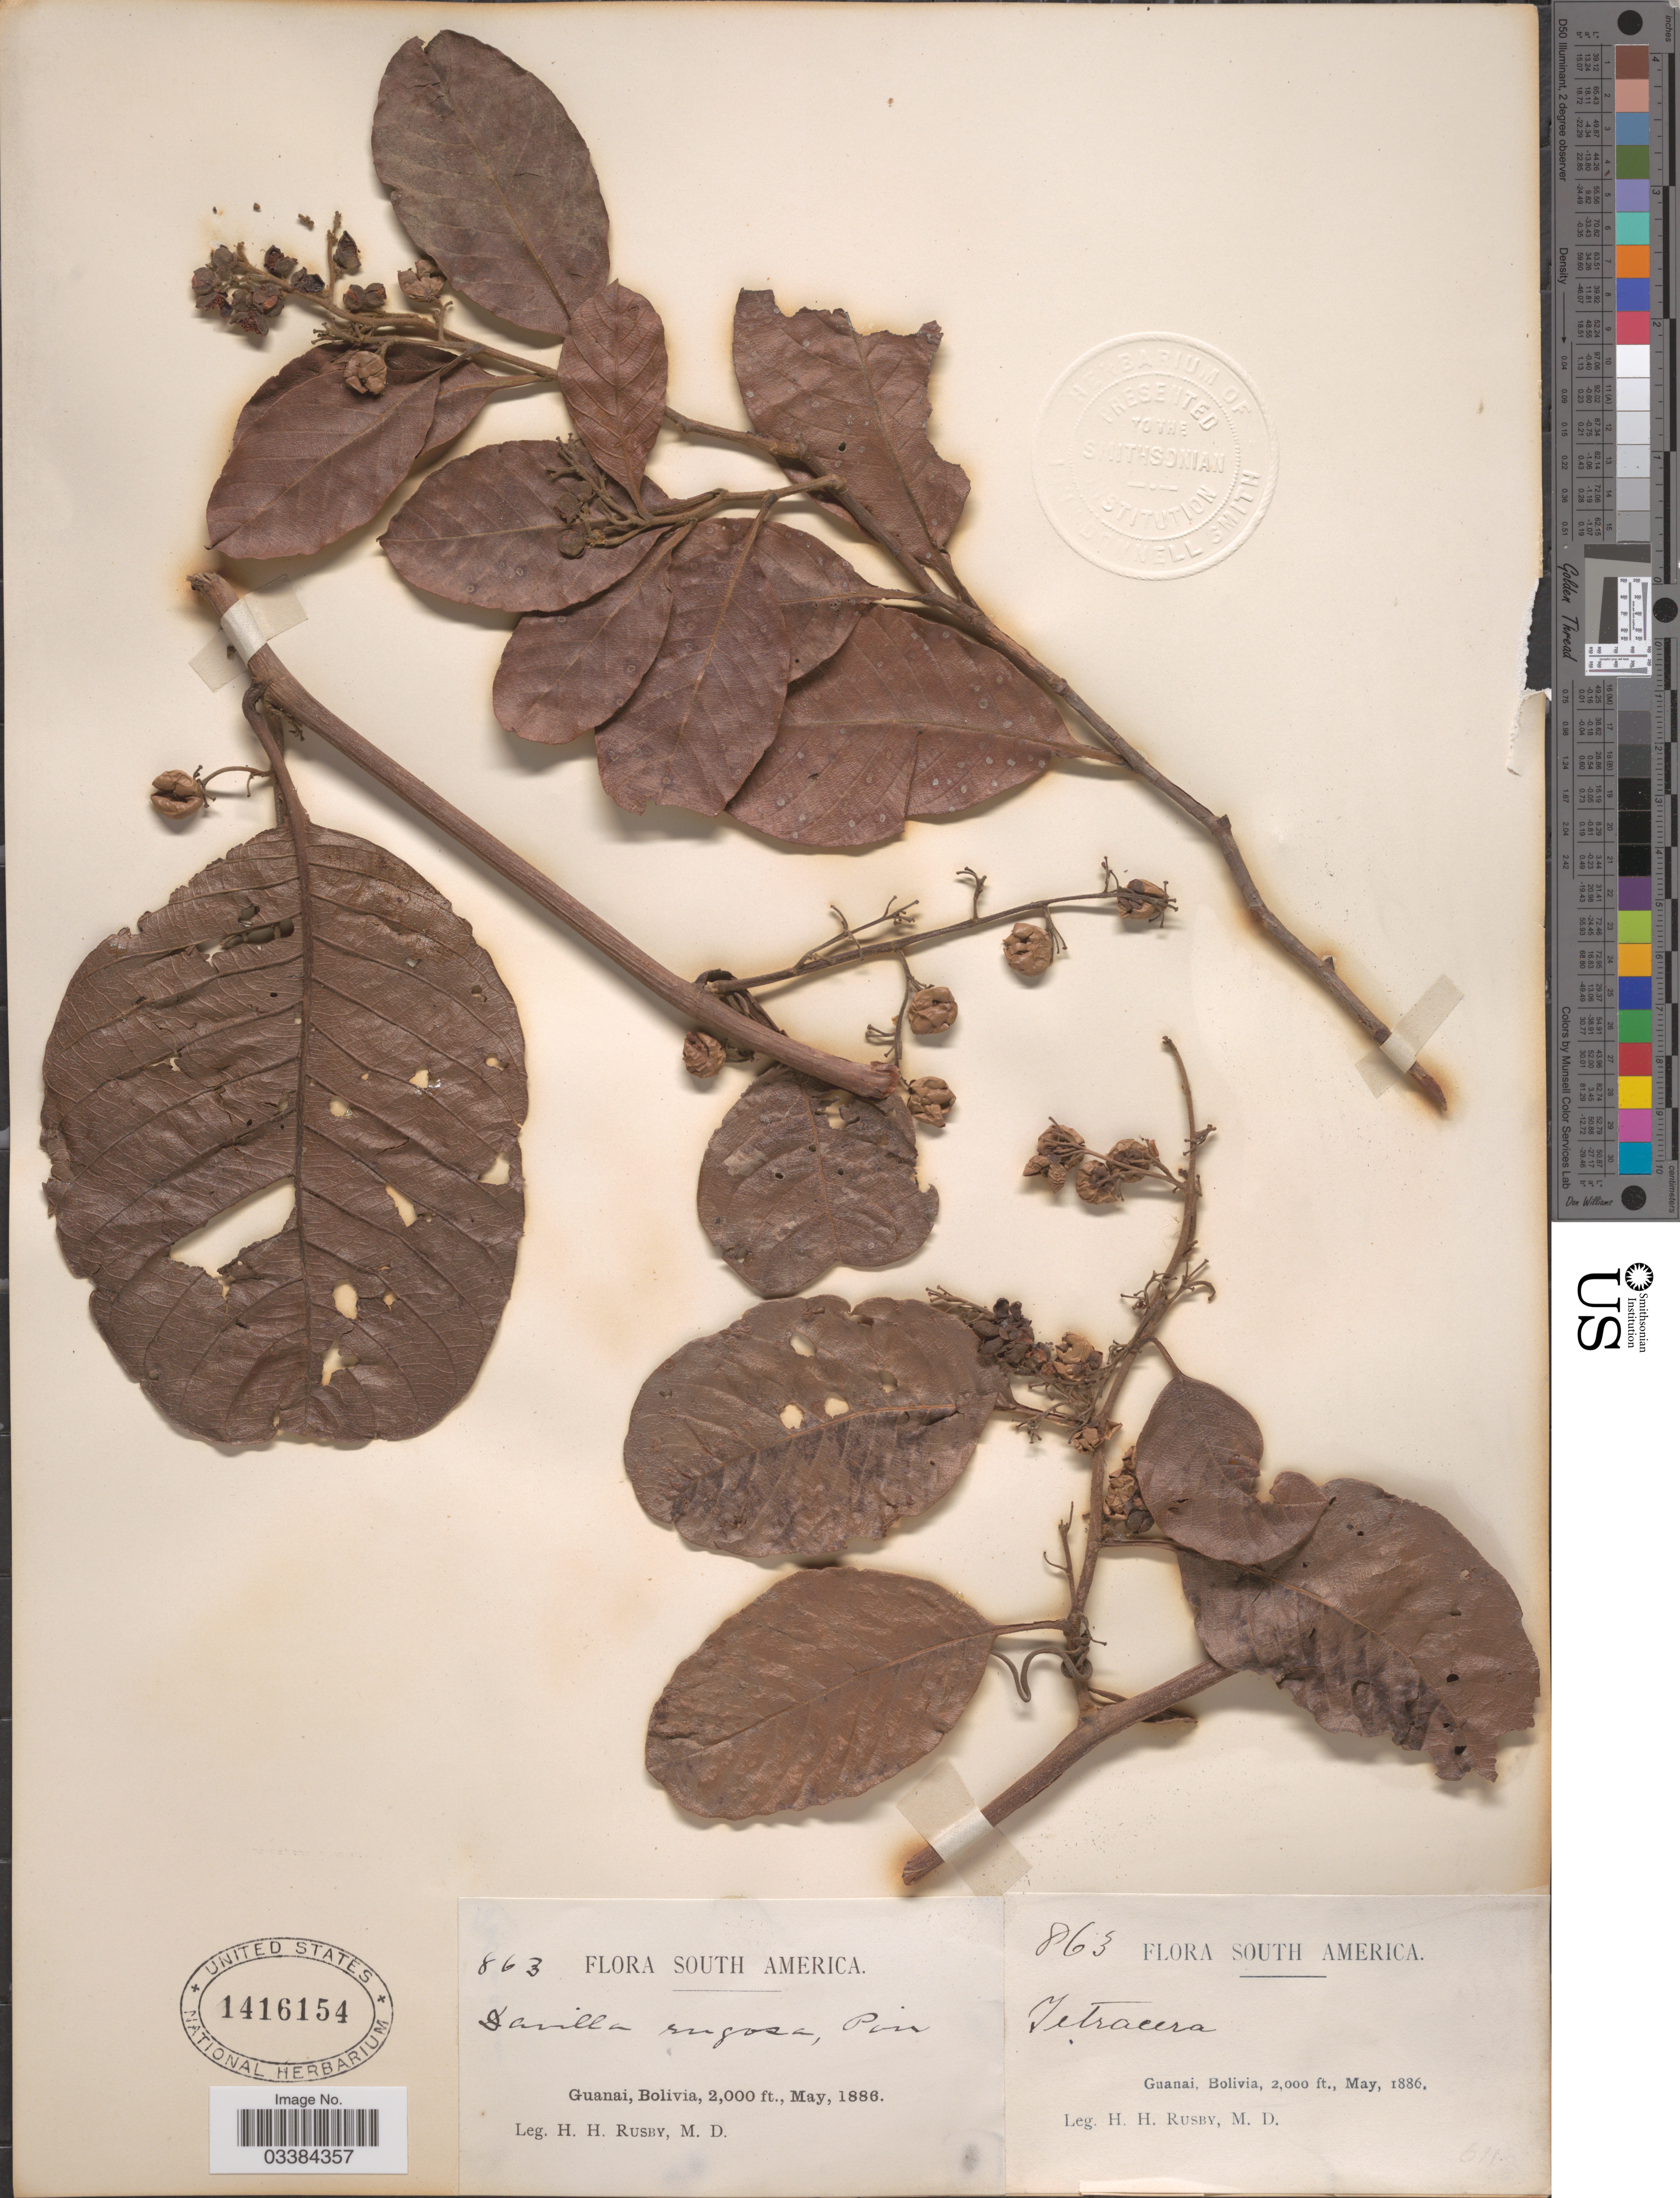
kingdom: Plantae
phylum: Tracheophyta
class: Magnoliopsida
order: Dilleniales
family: Dilleniaceae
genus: Davilla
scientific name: Davilla rugosa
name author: Poir.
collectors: H. H. Rusby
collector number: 863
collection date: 1886-05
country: Bolivia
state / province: La Páz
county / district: Larecaja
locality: Guanay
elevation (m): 610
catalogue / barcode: US 1416154